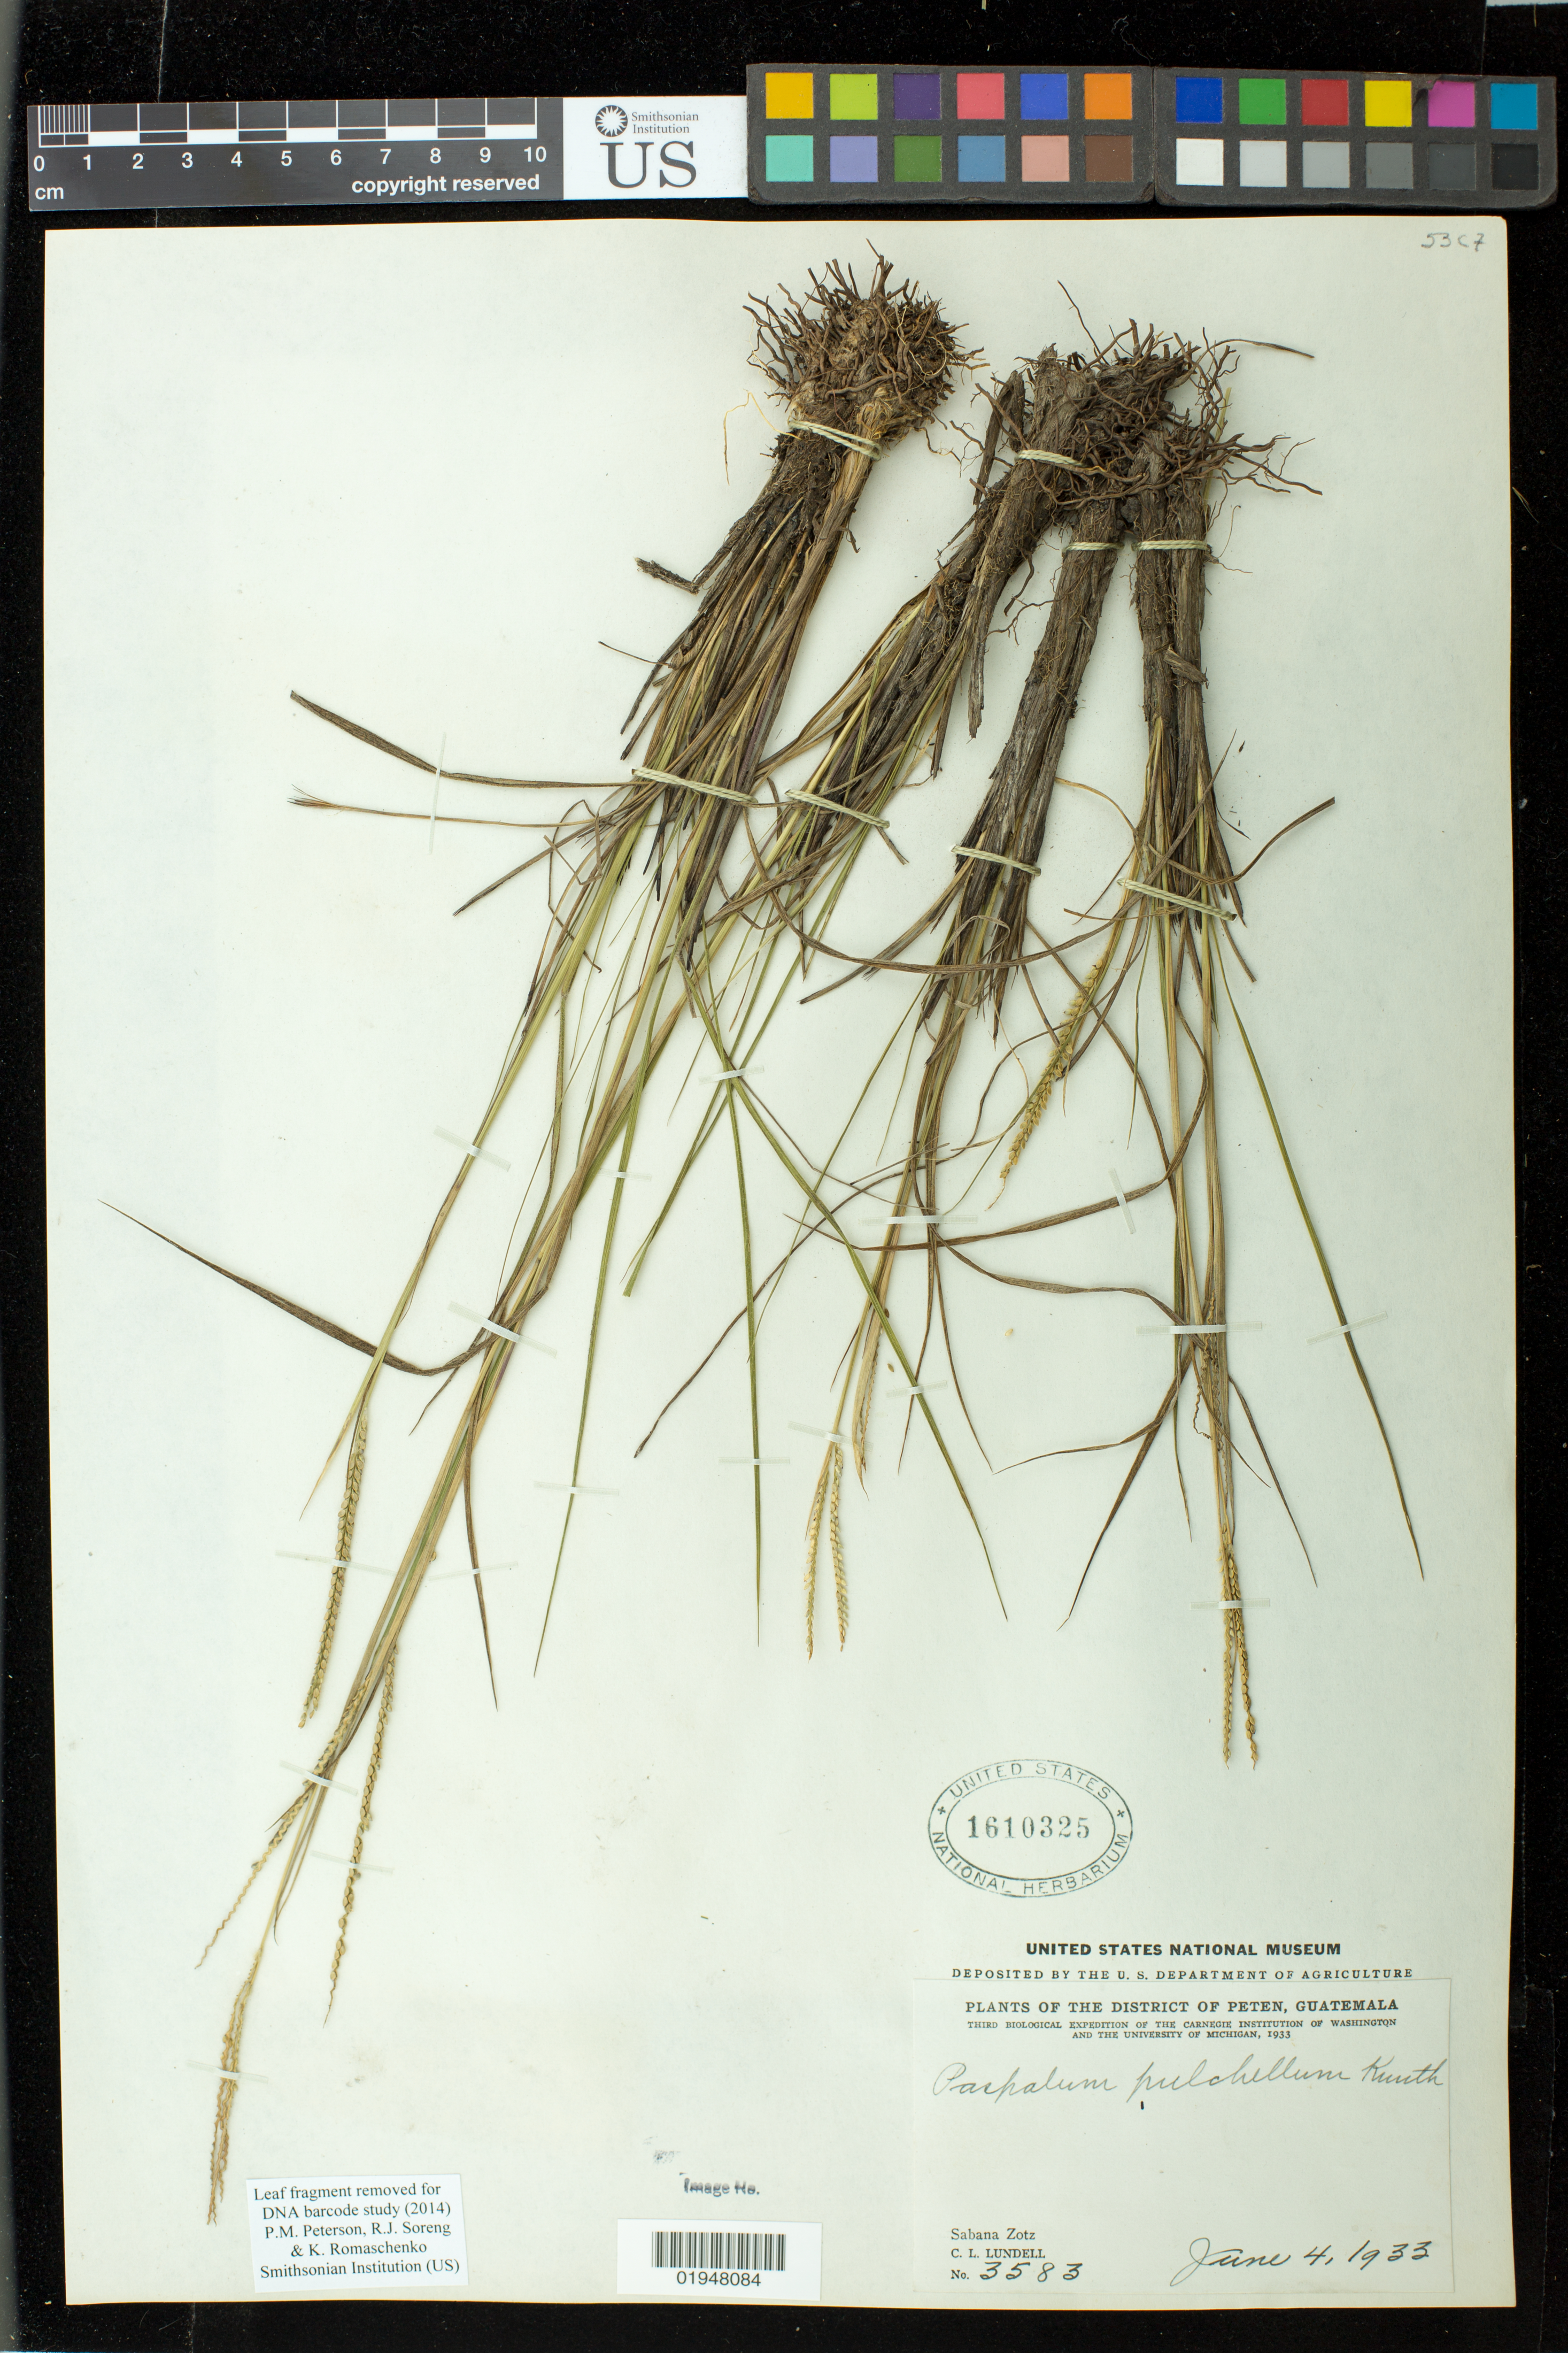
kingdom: Plantae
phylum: Tracheophyta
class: Liliopsida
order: Poales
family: Poaceae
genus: Paspalum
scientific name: Paspalum pulchellum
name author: Kunth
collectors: C. L. Lundell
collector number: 3583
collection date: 1933-06-04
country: Guatemala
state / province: El Petén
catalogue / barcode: US 1610325